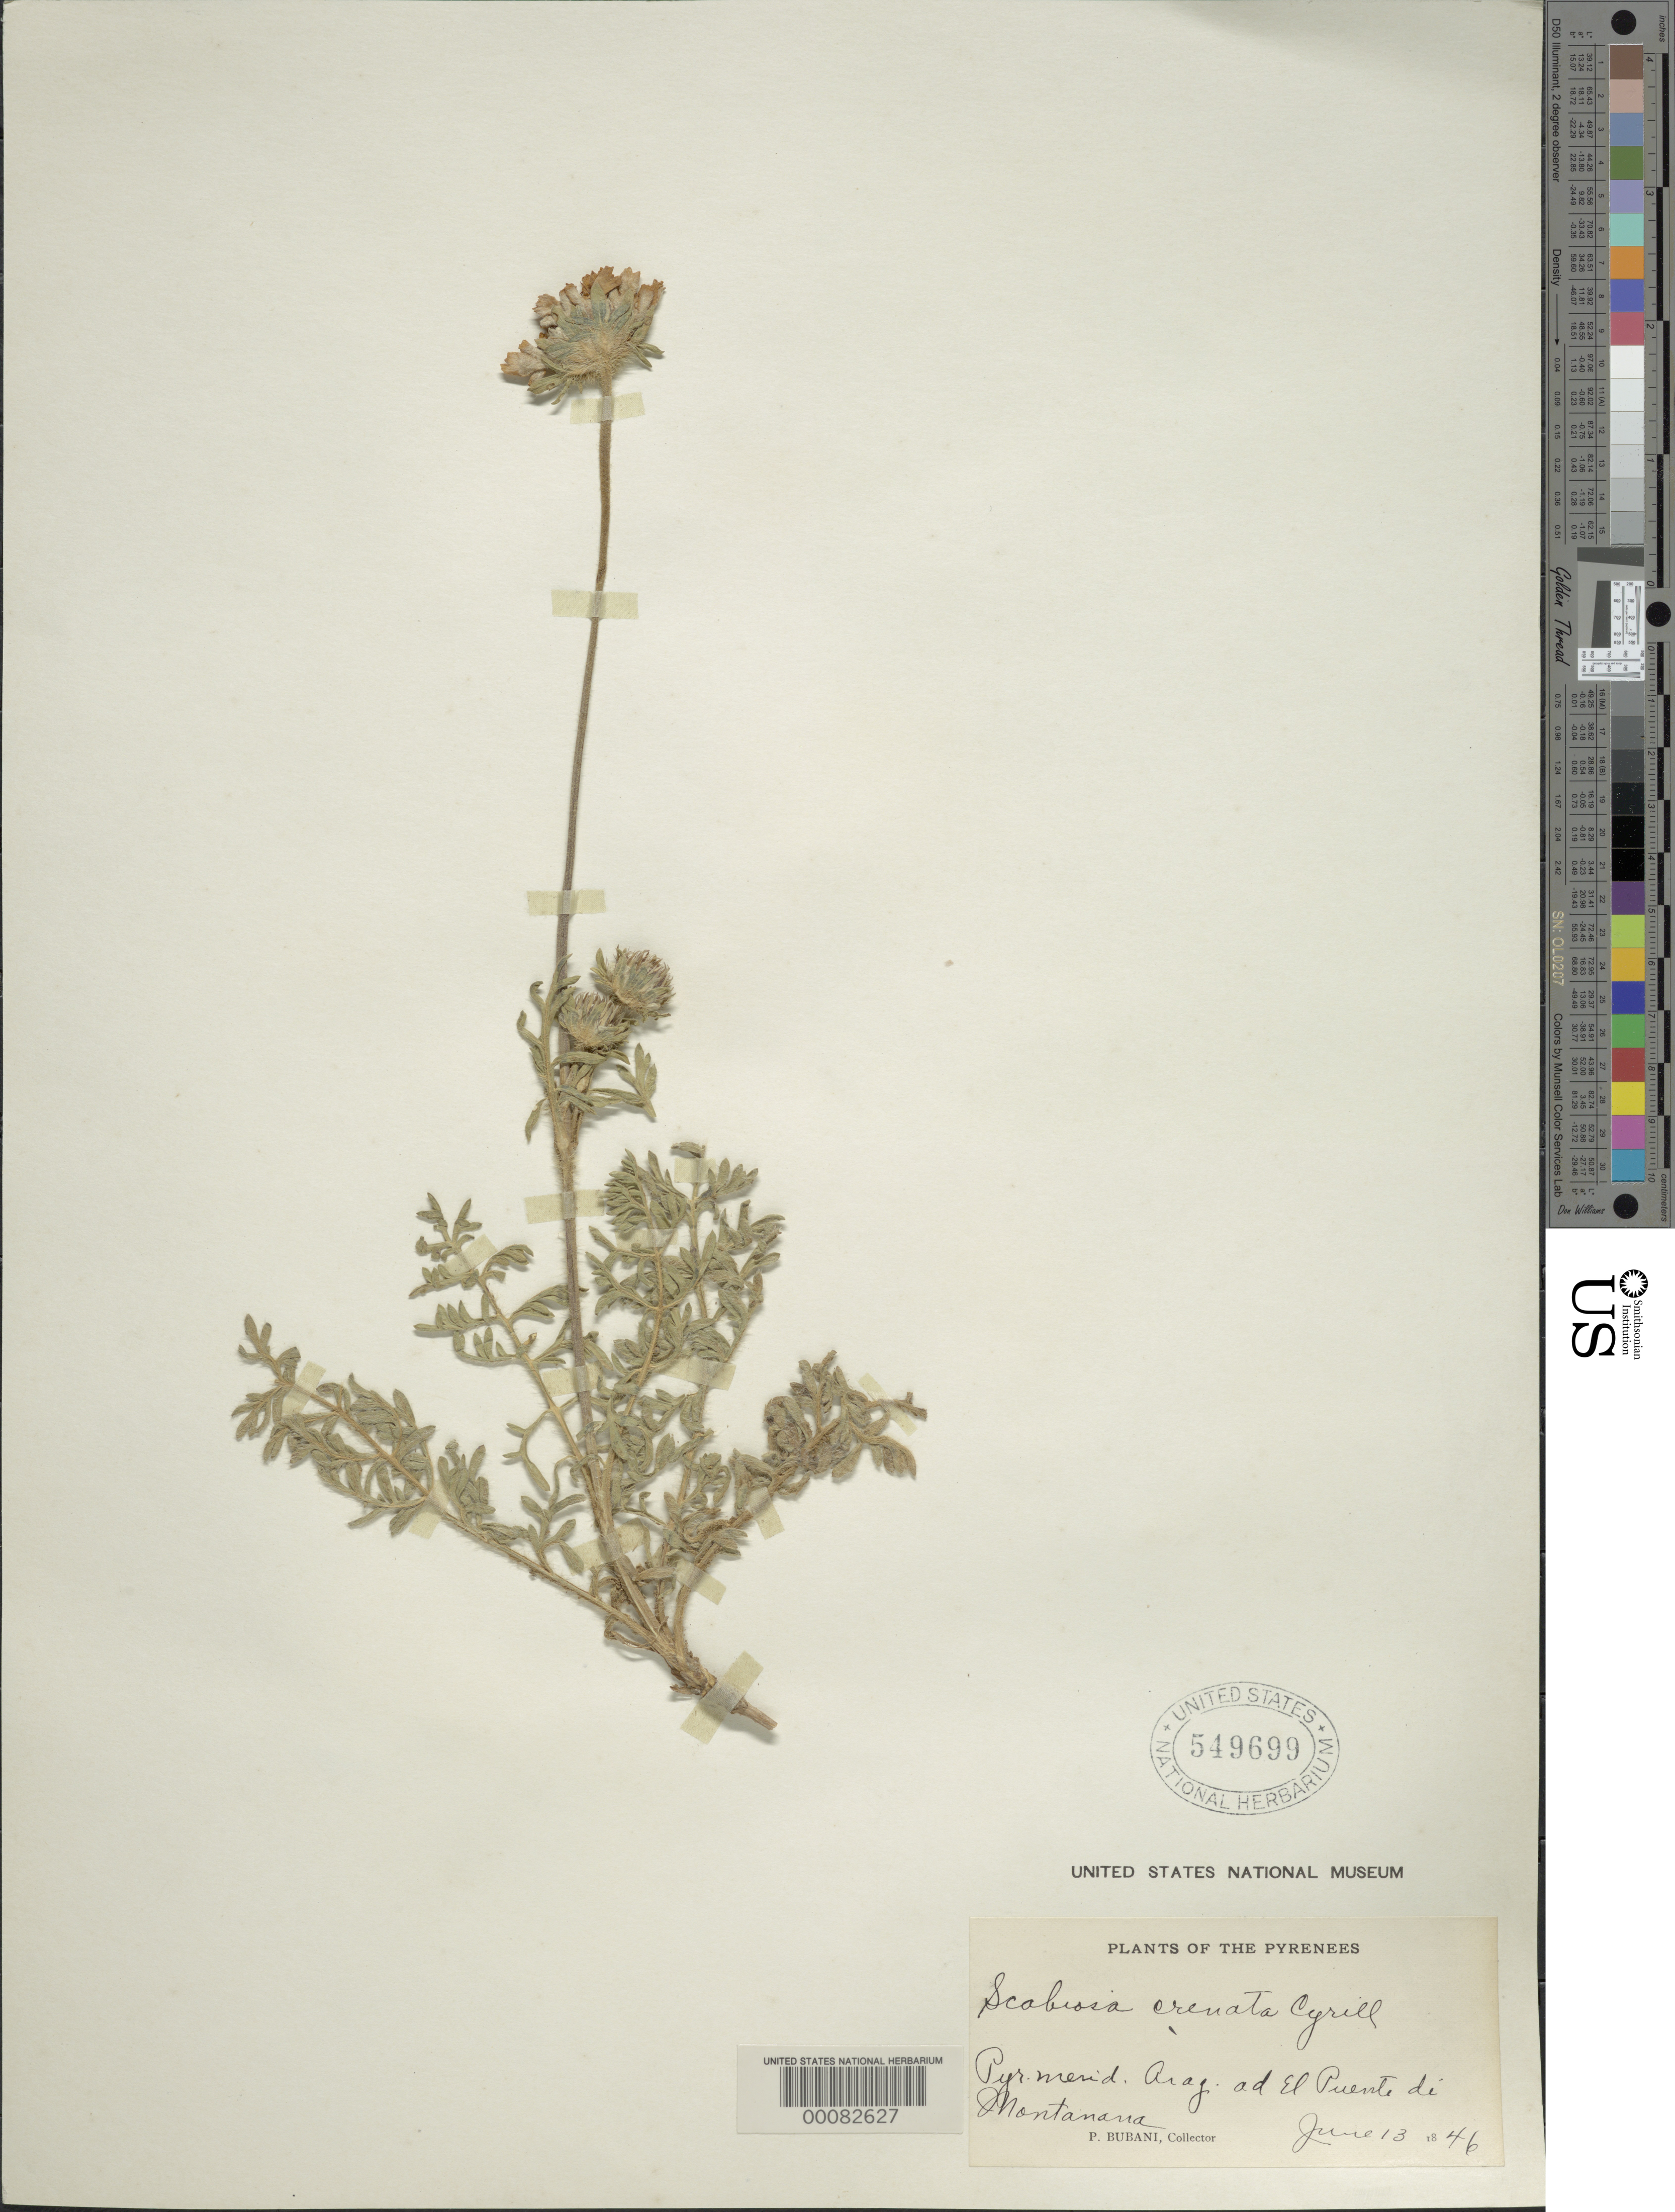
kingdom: Plantae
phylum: Tracheophyta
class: Magnoliopsida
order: Dipsacales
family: Caprifoliaceae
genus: Scabiosa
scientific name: Scabiosa crenata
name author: Cyrill.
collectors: P. Bubani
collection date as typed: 13 Jun 1846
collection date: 1846-06-13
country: France / Spain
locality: Pyrenees, Merid. Arag. Ad El Puente di Montanana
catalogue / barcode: US 549699